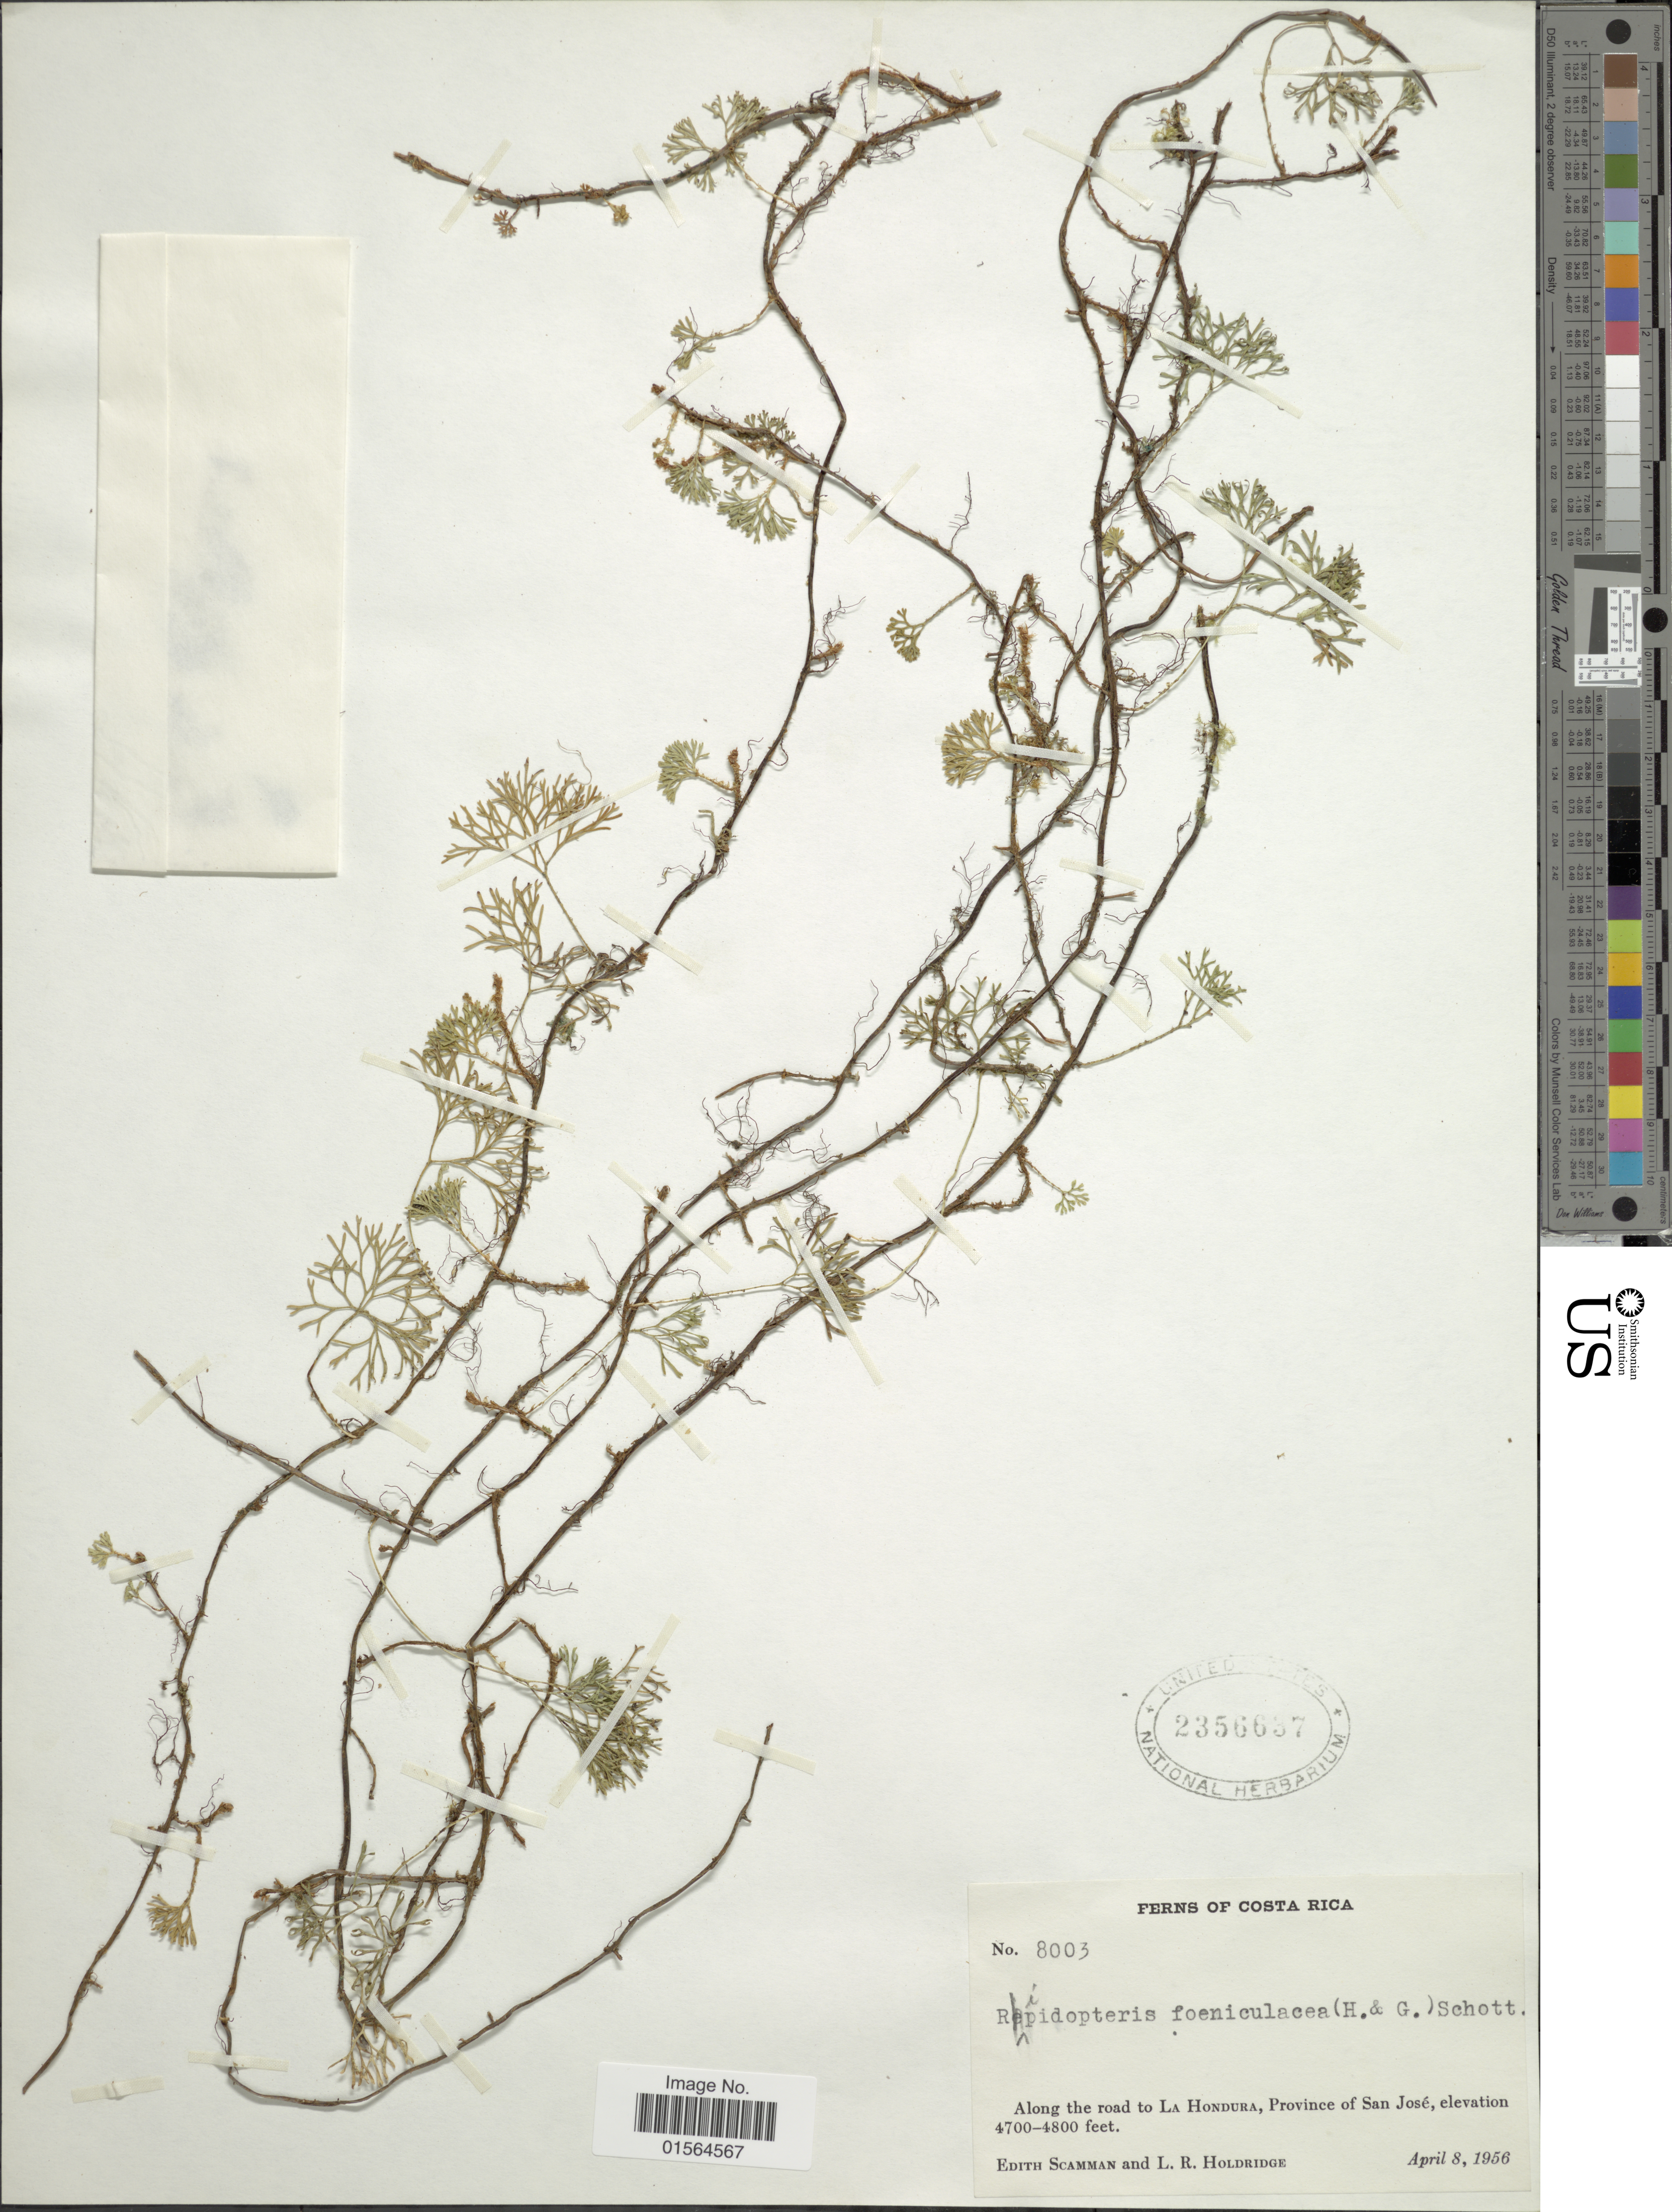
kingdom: Plantae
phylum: Tracheophyta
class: Polypodiopsida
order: Polypodiales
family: Dryopteridaceae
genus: Elaphoglossum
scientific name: Elaphoglossum peltatum f. foeniculaceum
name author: (Hook. & Grev.) Mickel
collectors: E. Scamman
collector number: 8003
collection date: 1956-04-08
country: Costa Rica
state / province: San José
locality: Along the road to La Hondura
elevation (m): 1433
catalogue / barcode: US 2356637